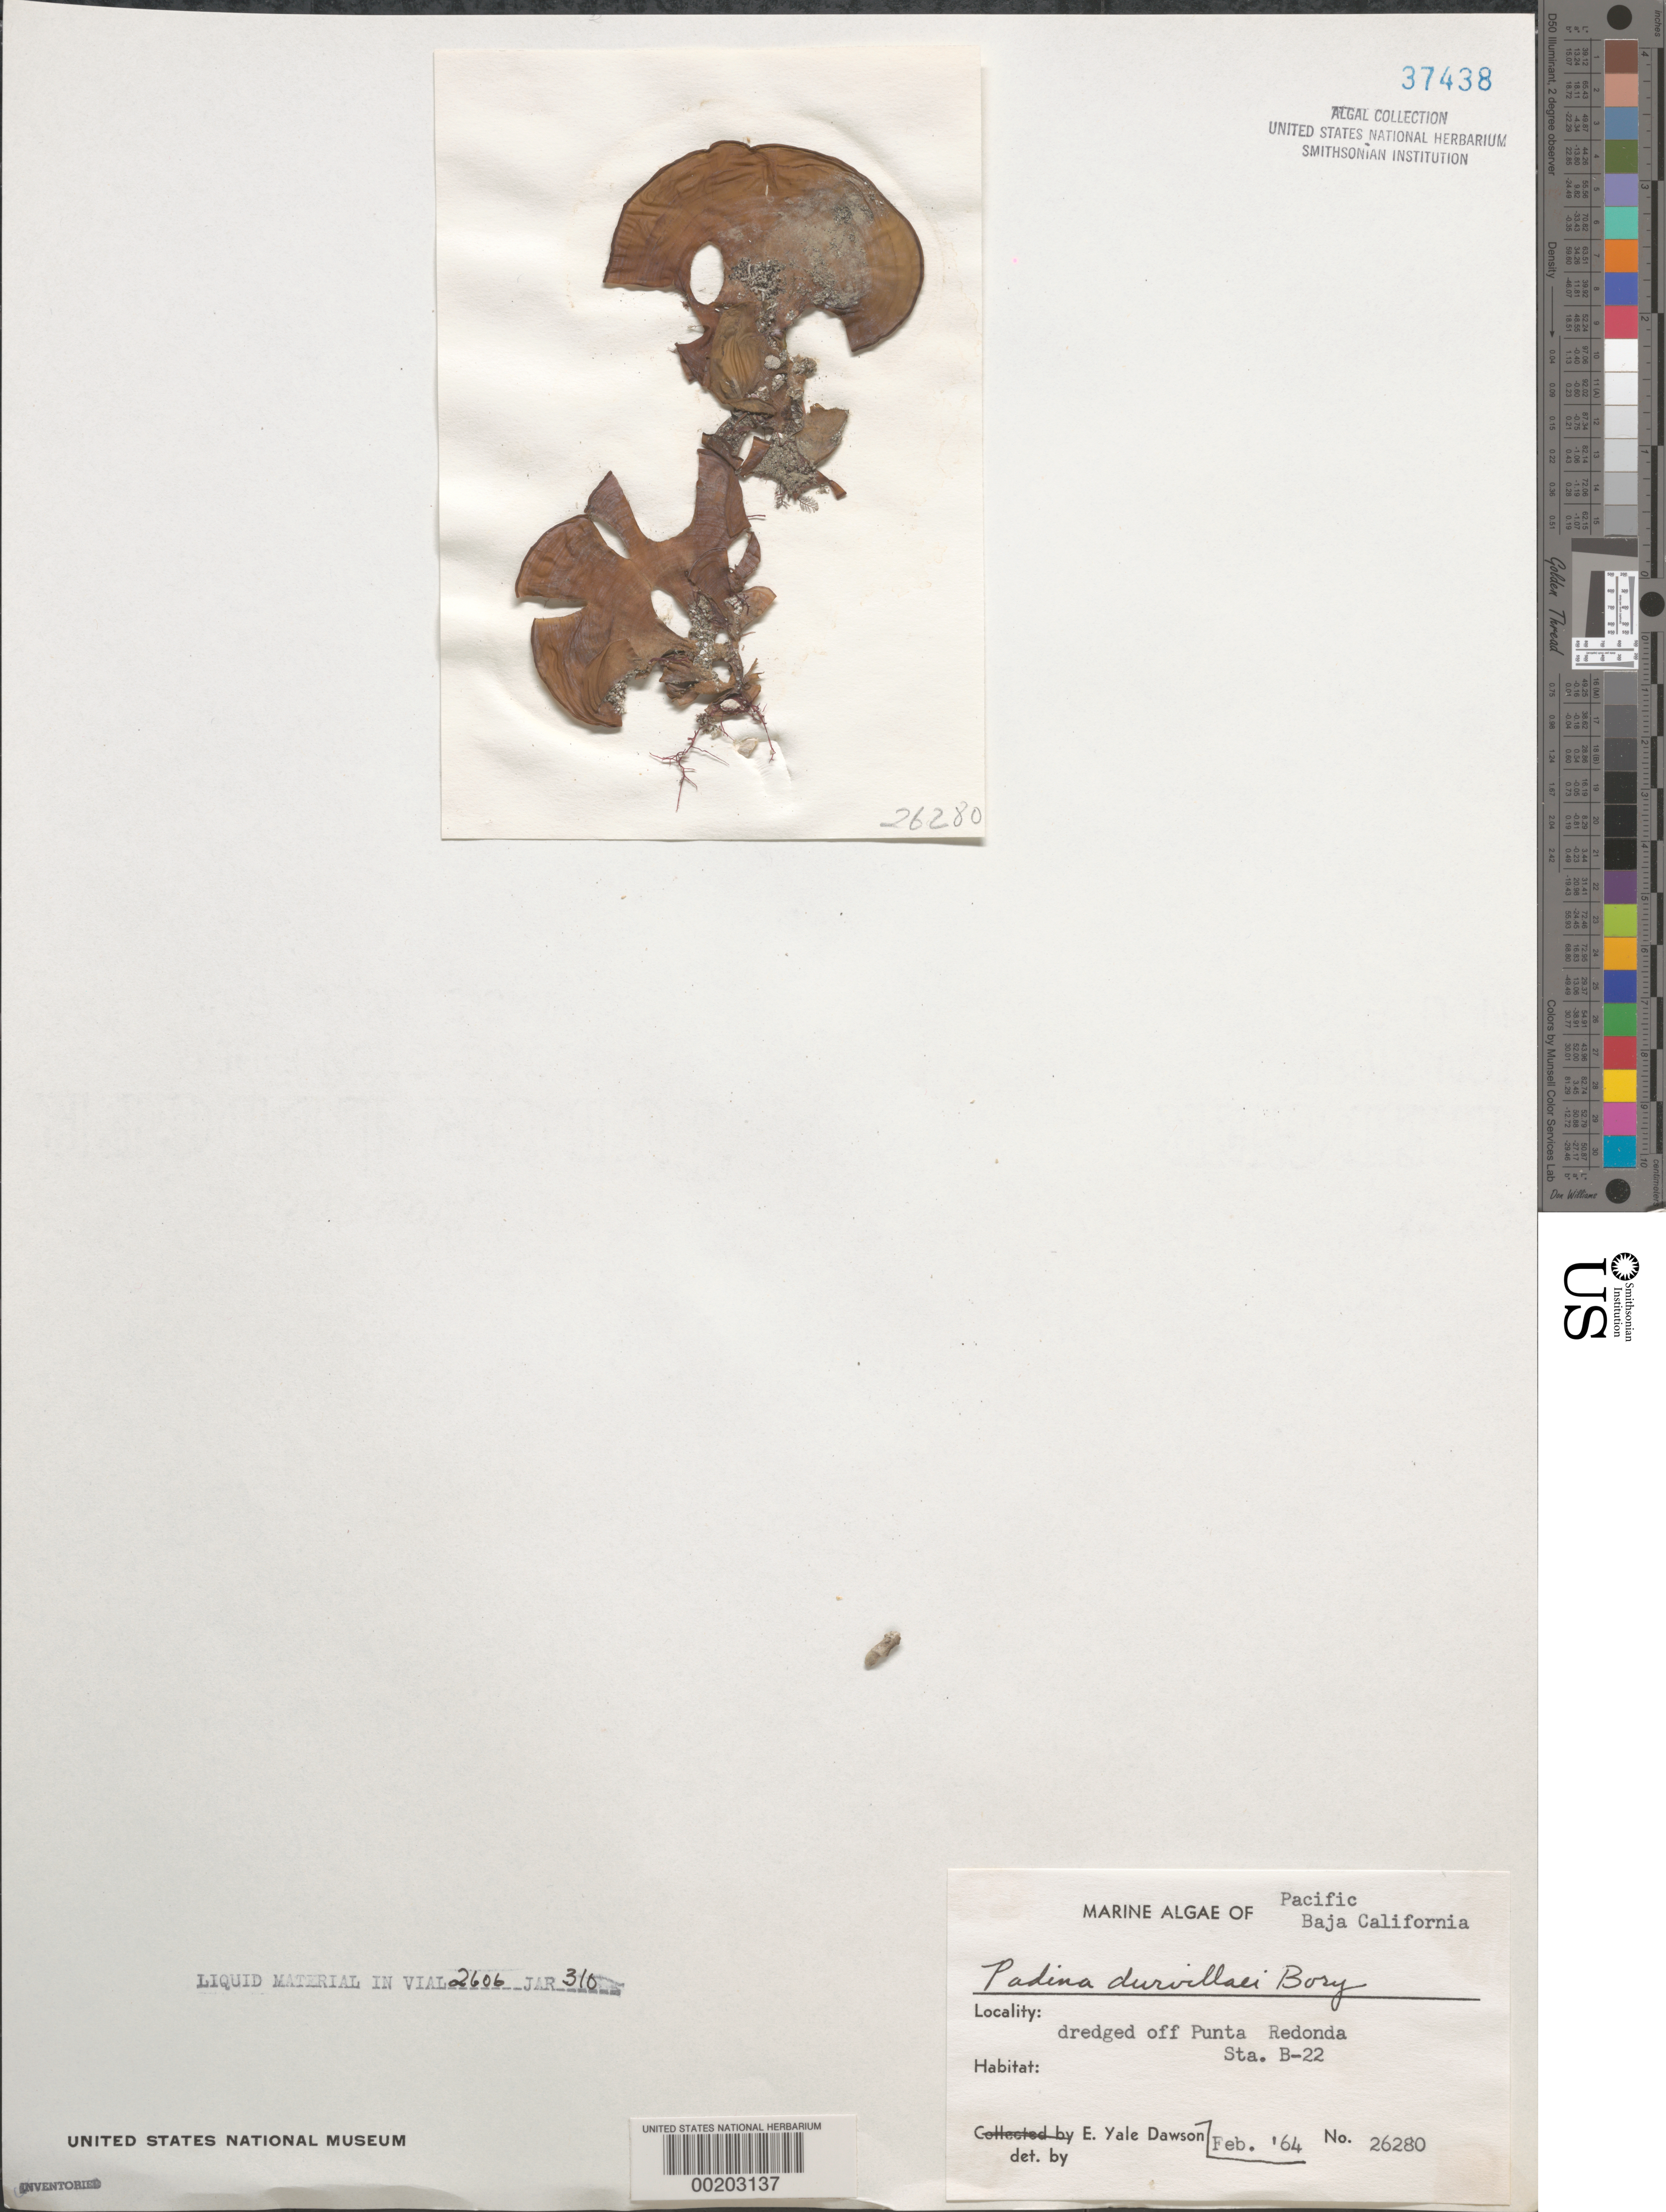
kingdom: Chromista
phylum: Ochrophyta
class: Phaeophyceae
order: Dictyotales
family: Dictyotaceae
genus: Padina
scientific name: Padina durvillaei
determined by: Dawson, E. Y.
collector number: EYD 26280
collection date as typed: Feb 1964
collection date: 1964-02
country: Mexico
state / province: Baja California Sur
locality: Off Punta Redondo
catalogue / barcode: US 37438